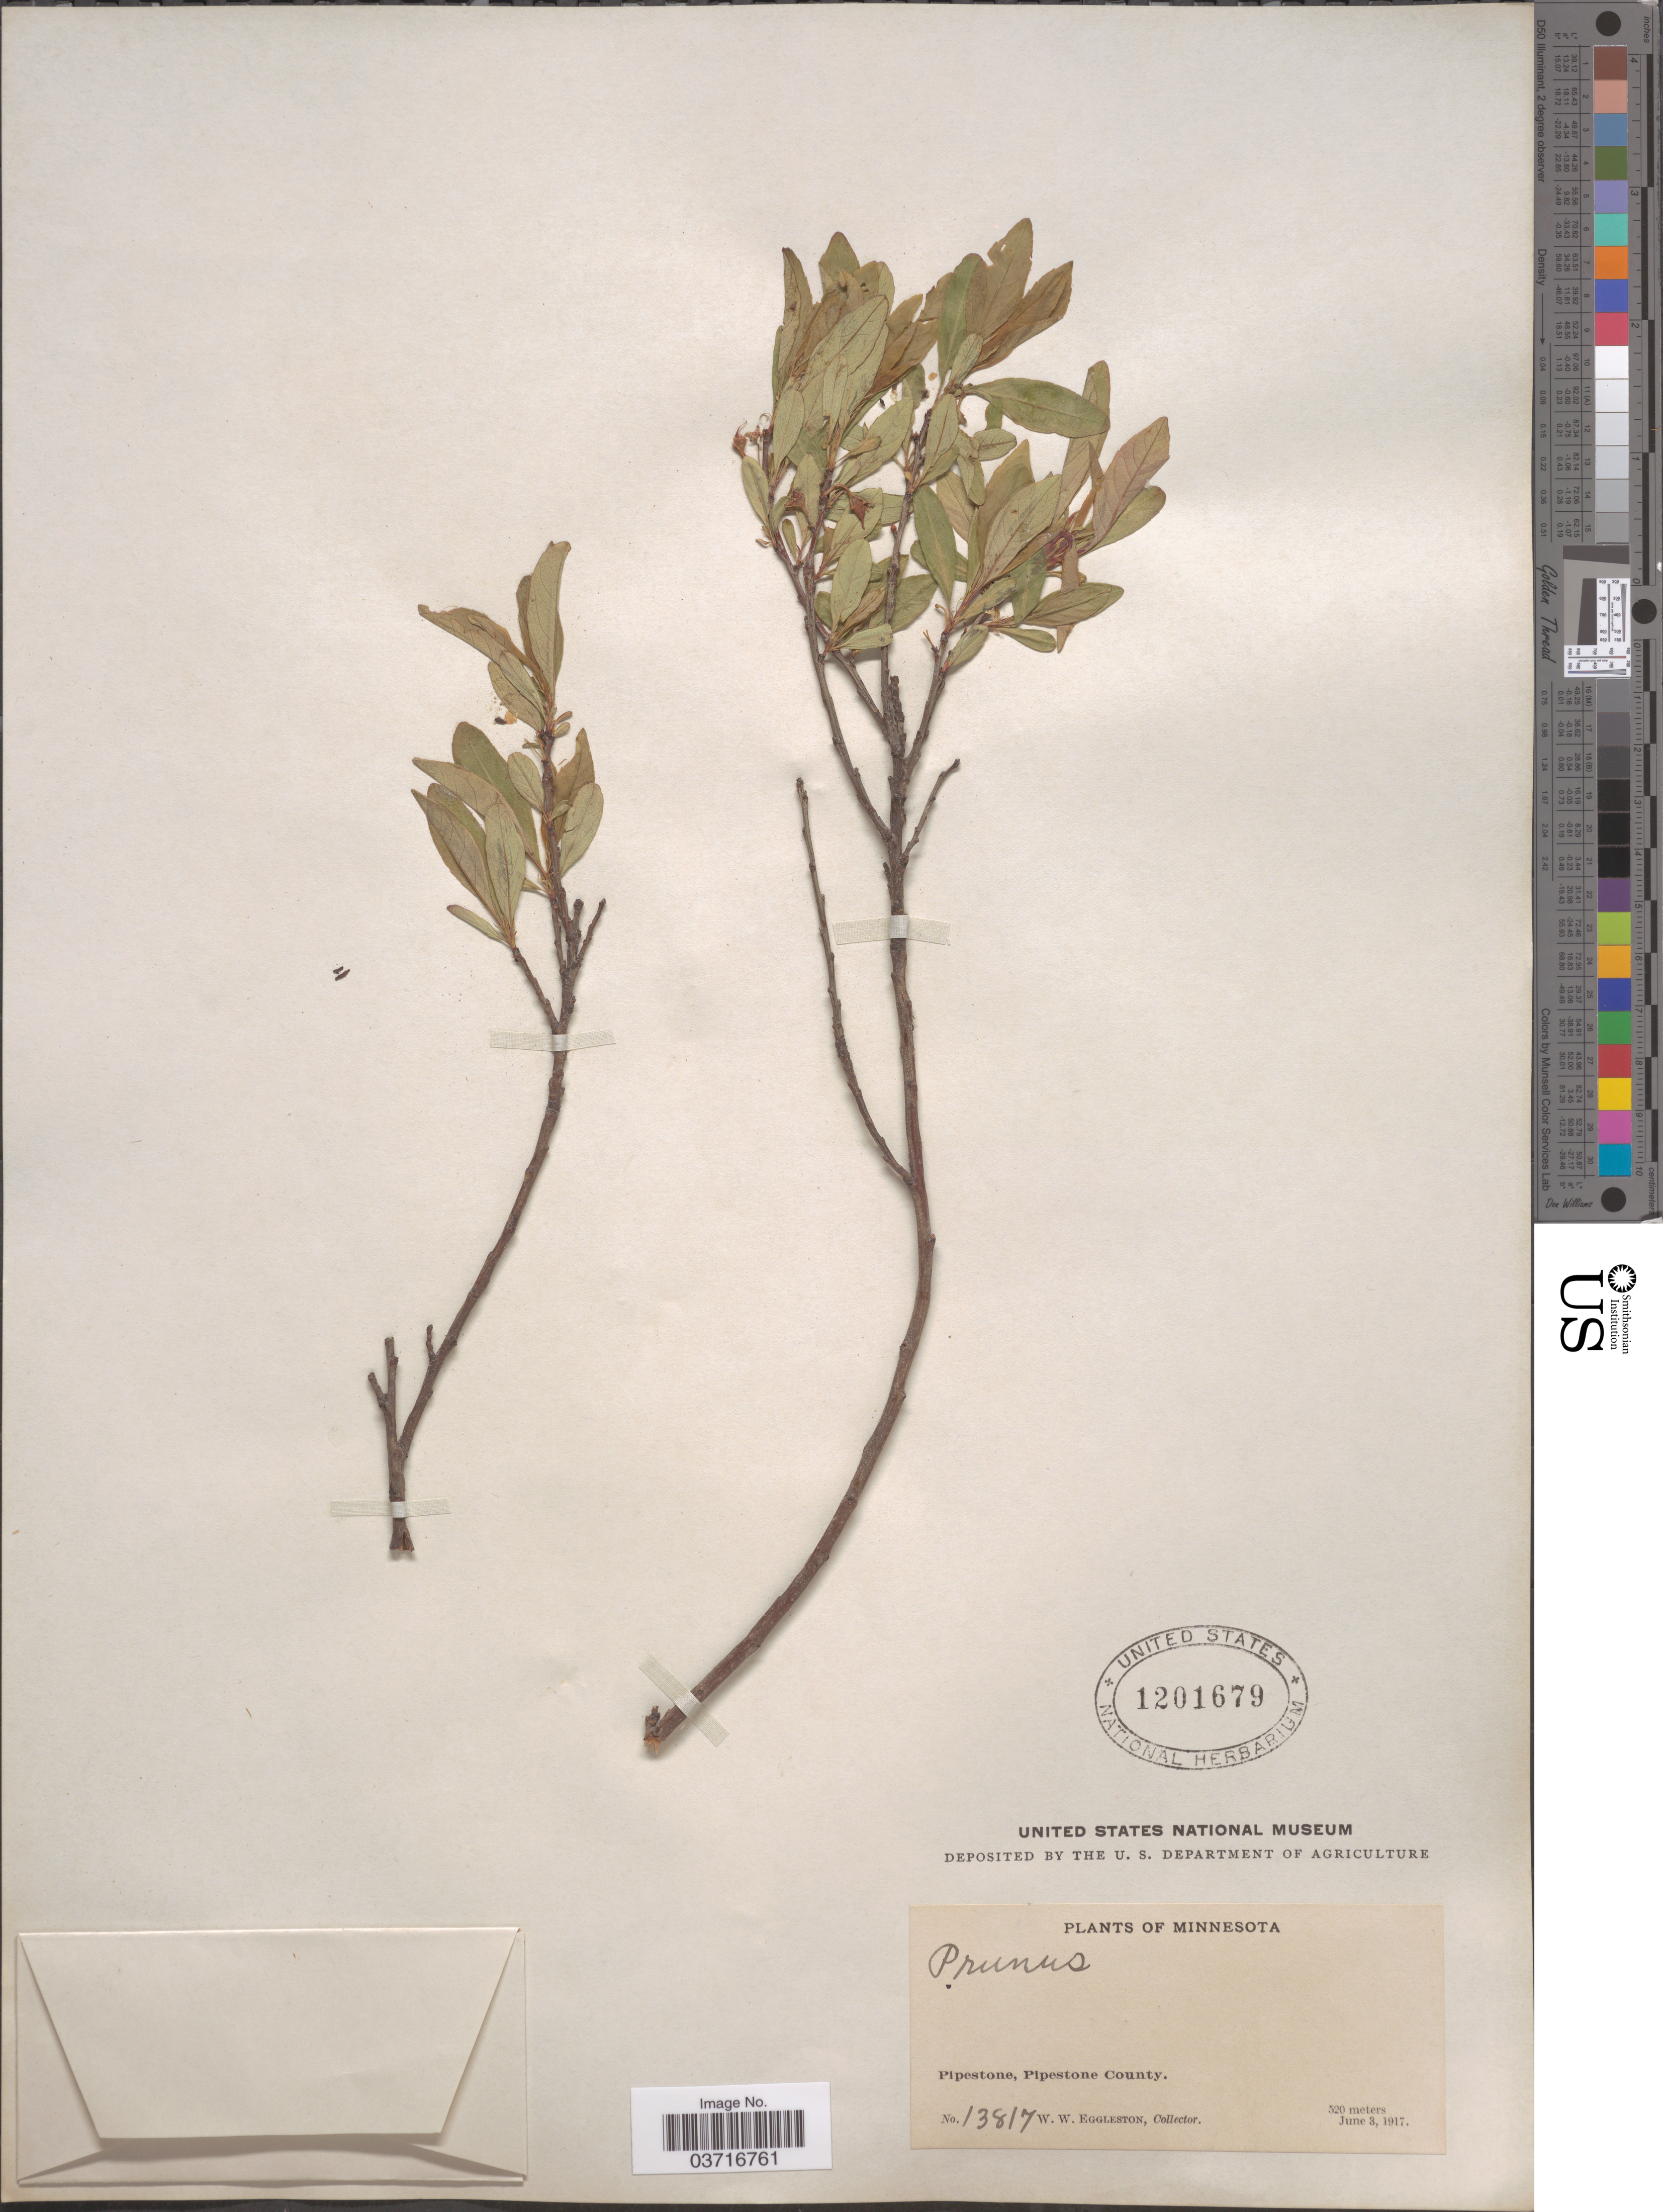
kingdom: Plantae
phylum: Tracheophyta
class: Magnoliopsida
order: Rosales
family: Rosaceae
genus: Prunus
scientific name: Prunus sp.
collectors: W. W. Eggleston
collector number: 13817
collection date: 1917-06-03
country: United States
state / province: Minnesota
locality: Pipestone, Pipestone County.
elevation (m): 520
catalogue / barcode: US 1201679